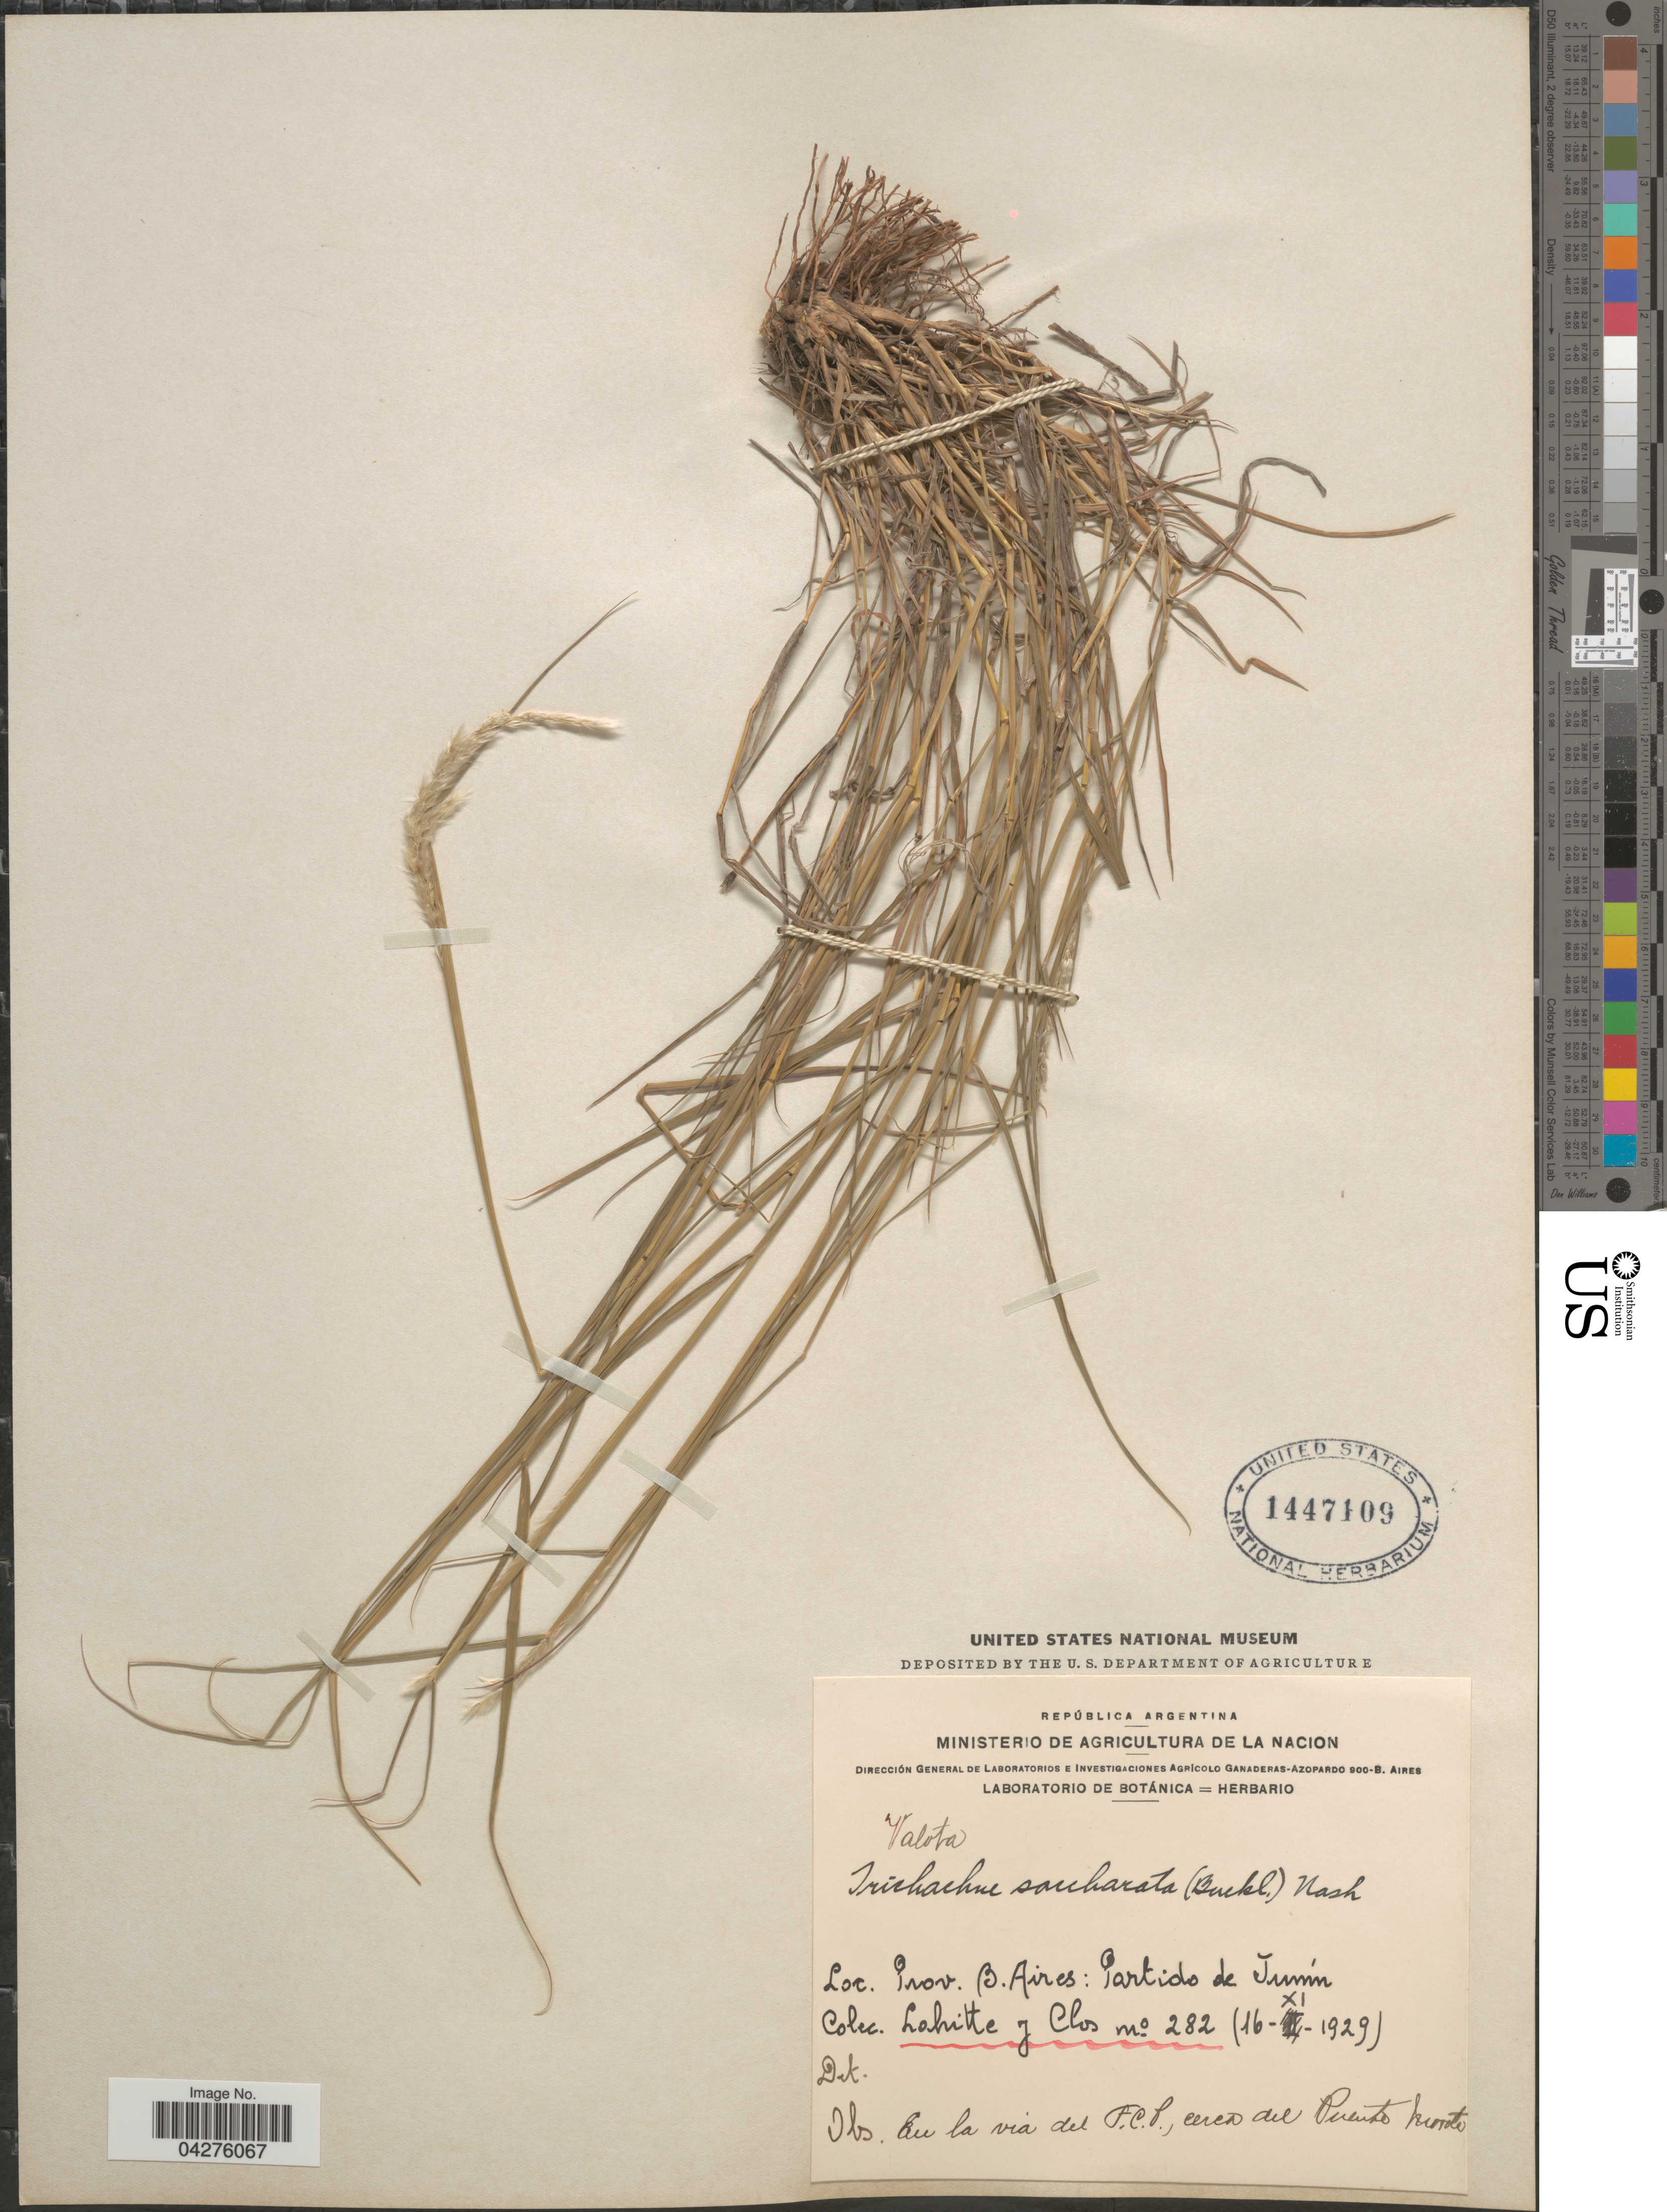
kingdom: Plantae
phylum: Tracheophyta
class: Liliopsida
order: Poales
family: Poaceae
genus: Digitaria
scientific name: Digitaria californica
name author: (Benth.) Henr.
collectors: -. Lahitte & Clos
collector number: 282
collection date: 1929-11-16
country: Argentina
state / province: Buenos Aires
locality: Partido de Junín.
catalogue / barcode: US 1447109